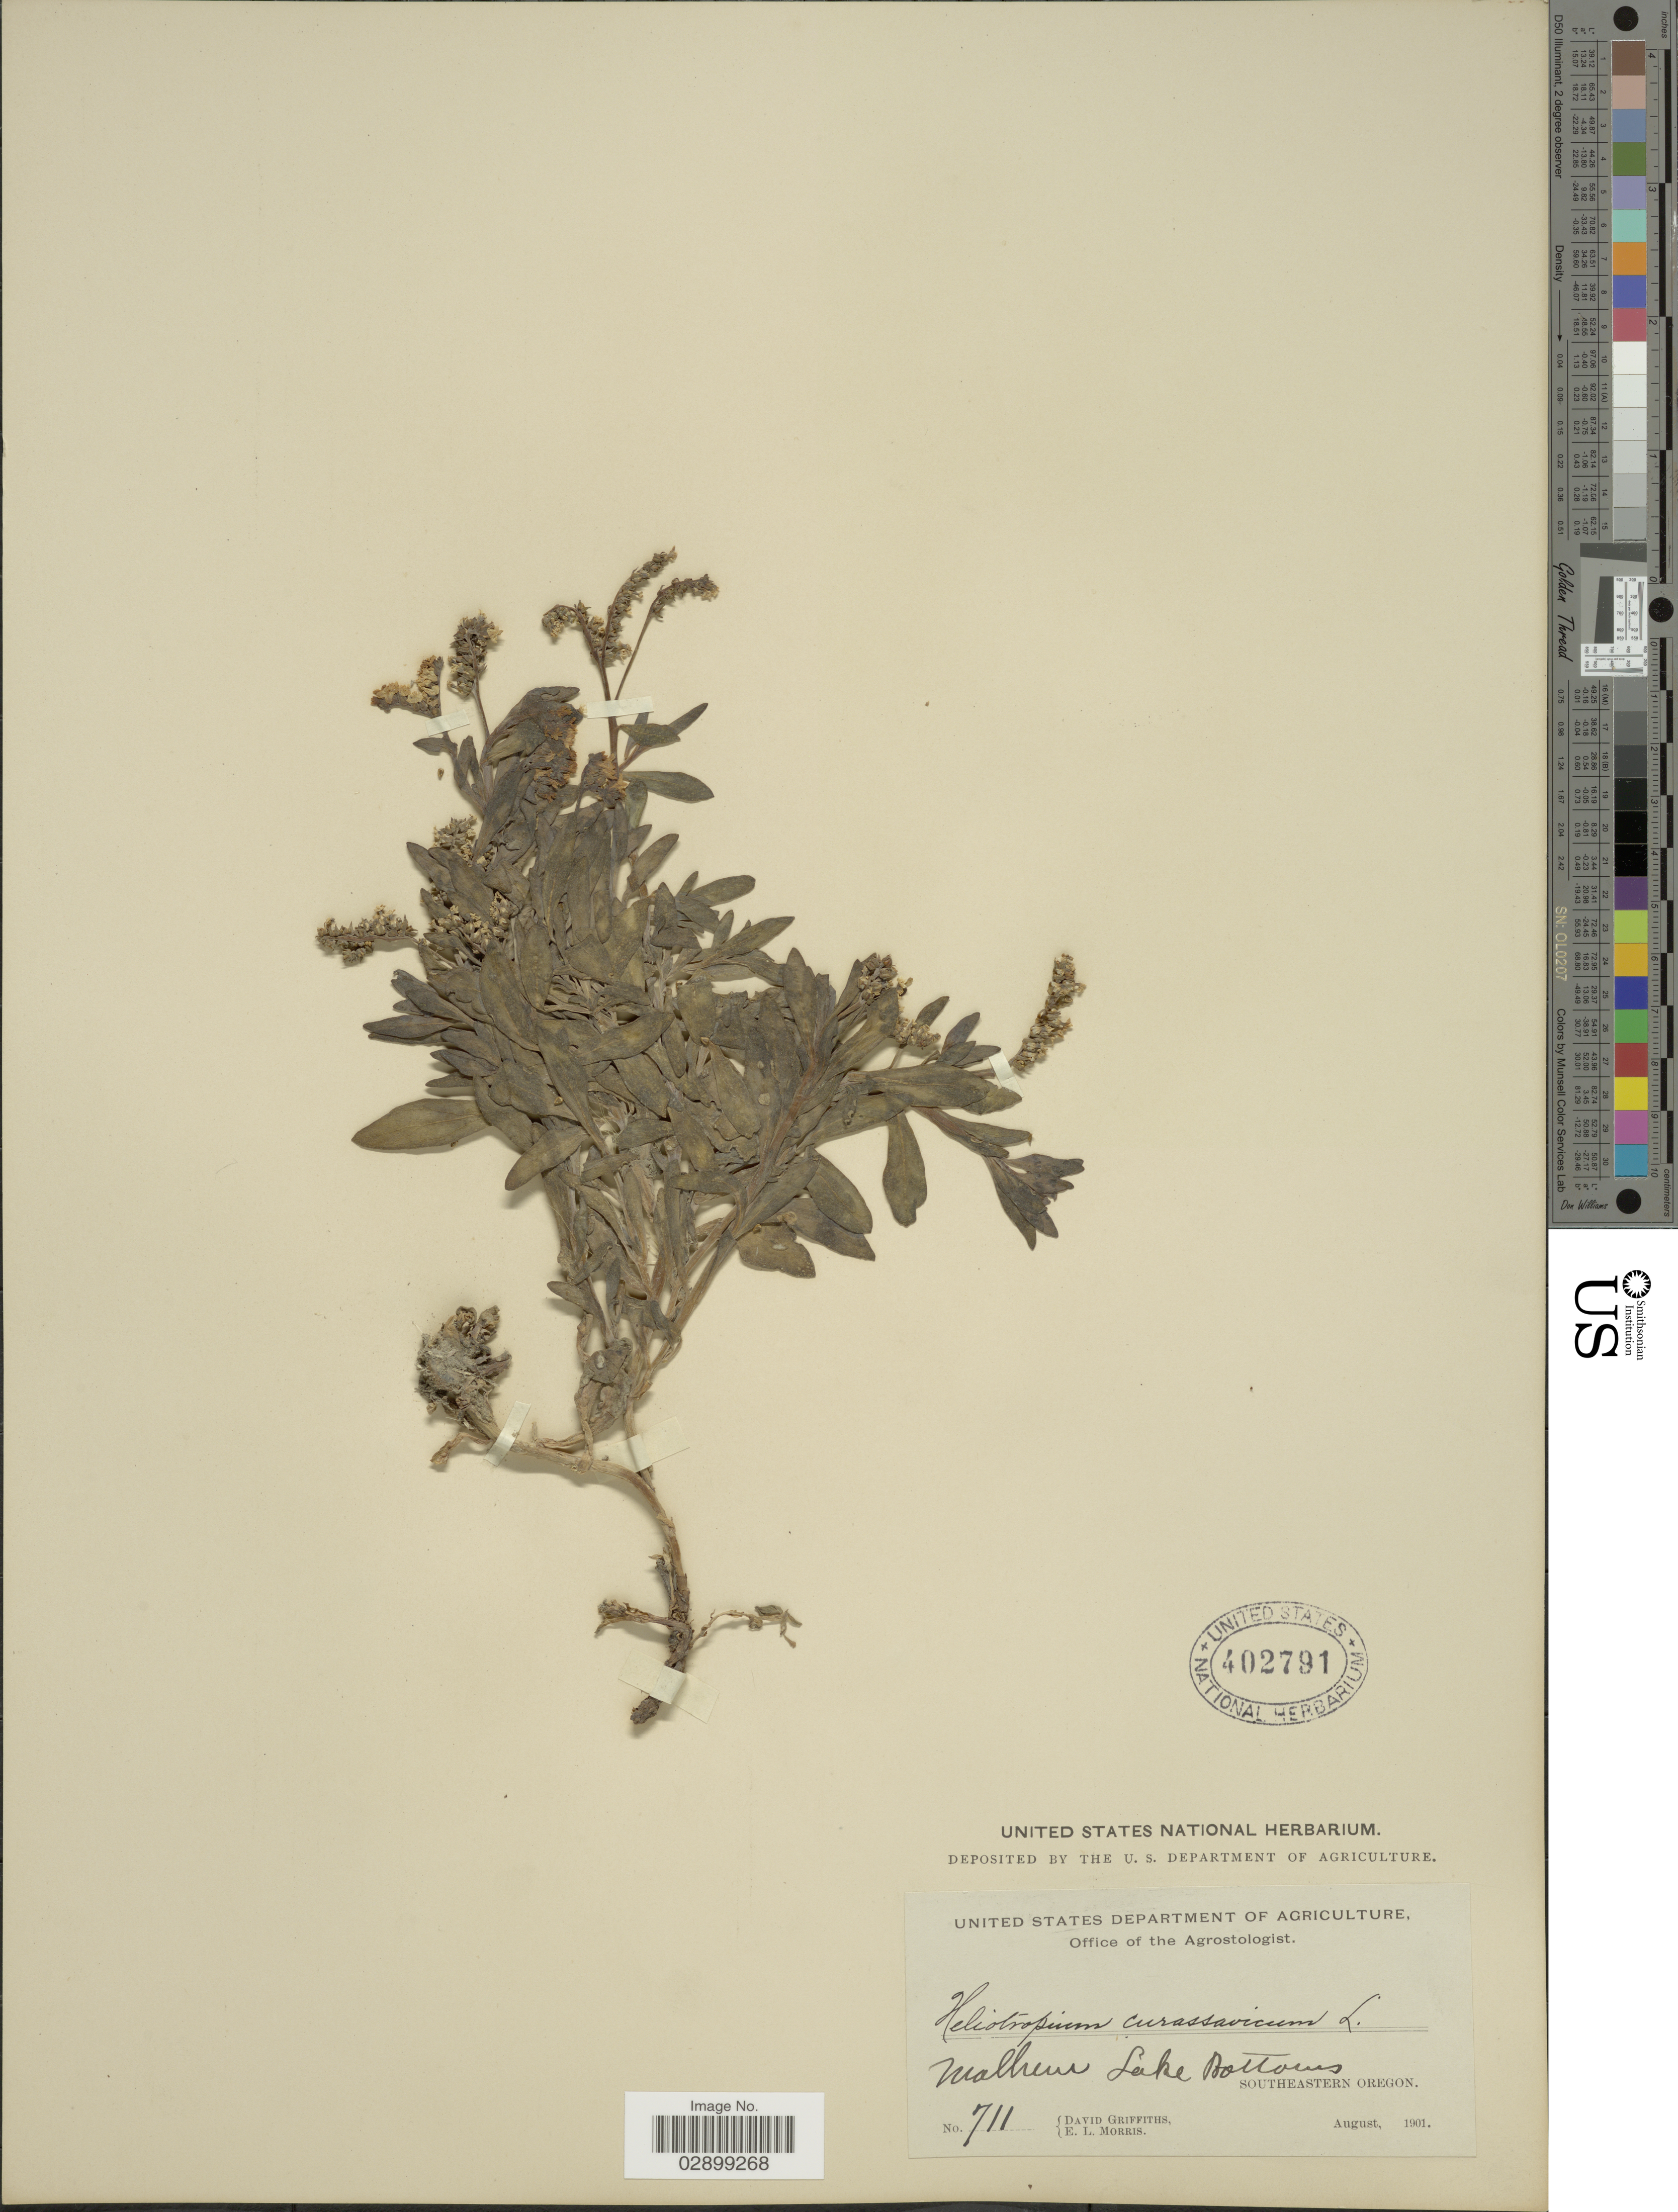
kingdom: Plantae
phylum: Tracheophyta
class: Magnoliopsida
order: Boraginales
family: Heliotropiaceae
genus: Heliotropium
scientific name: Heliotropium curassavicum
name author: L.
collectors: D. Griffiths & E. Morris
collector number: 711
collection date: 1901-08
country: United States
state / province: Oregon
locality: Southeastern Oregon. Malheur Lake Bottoms.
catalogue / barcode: US 402791